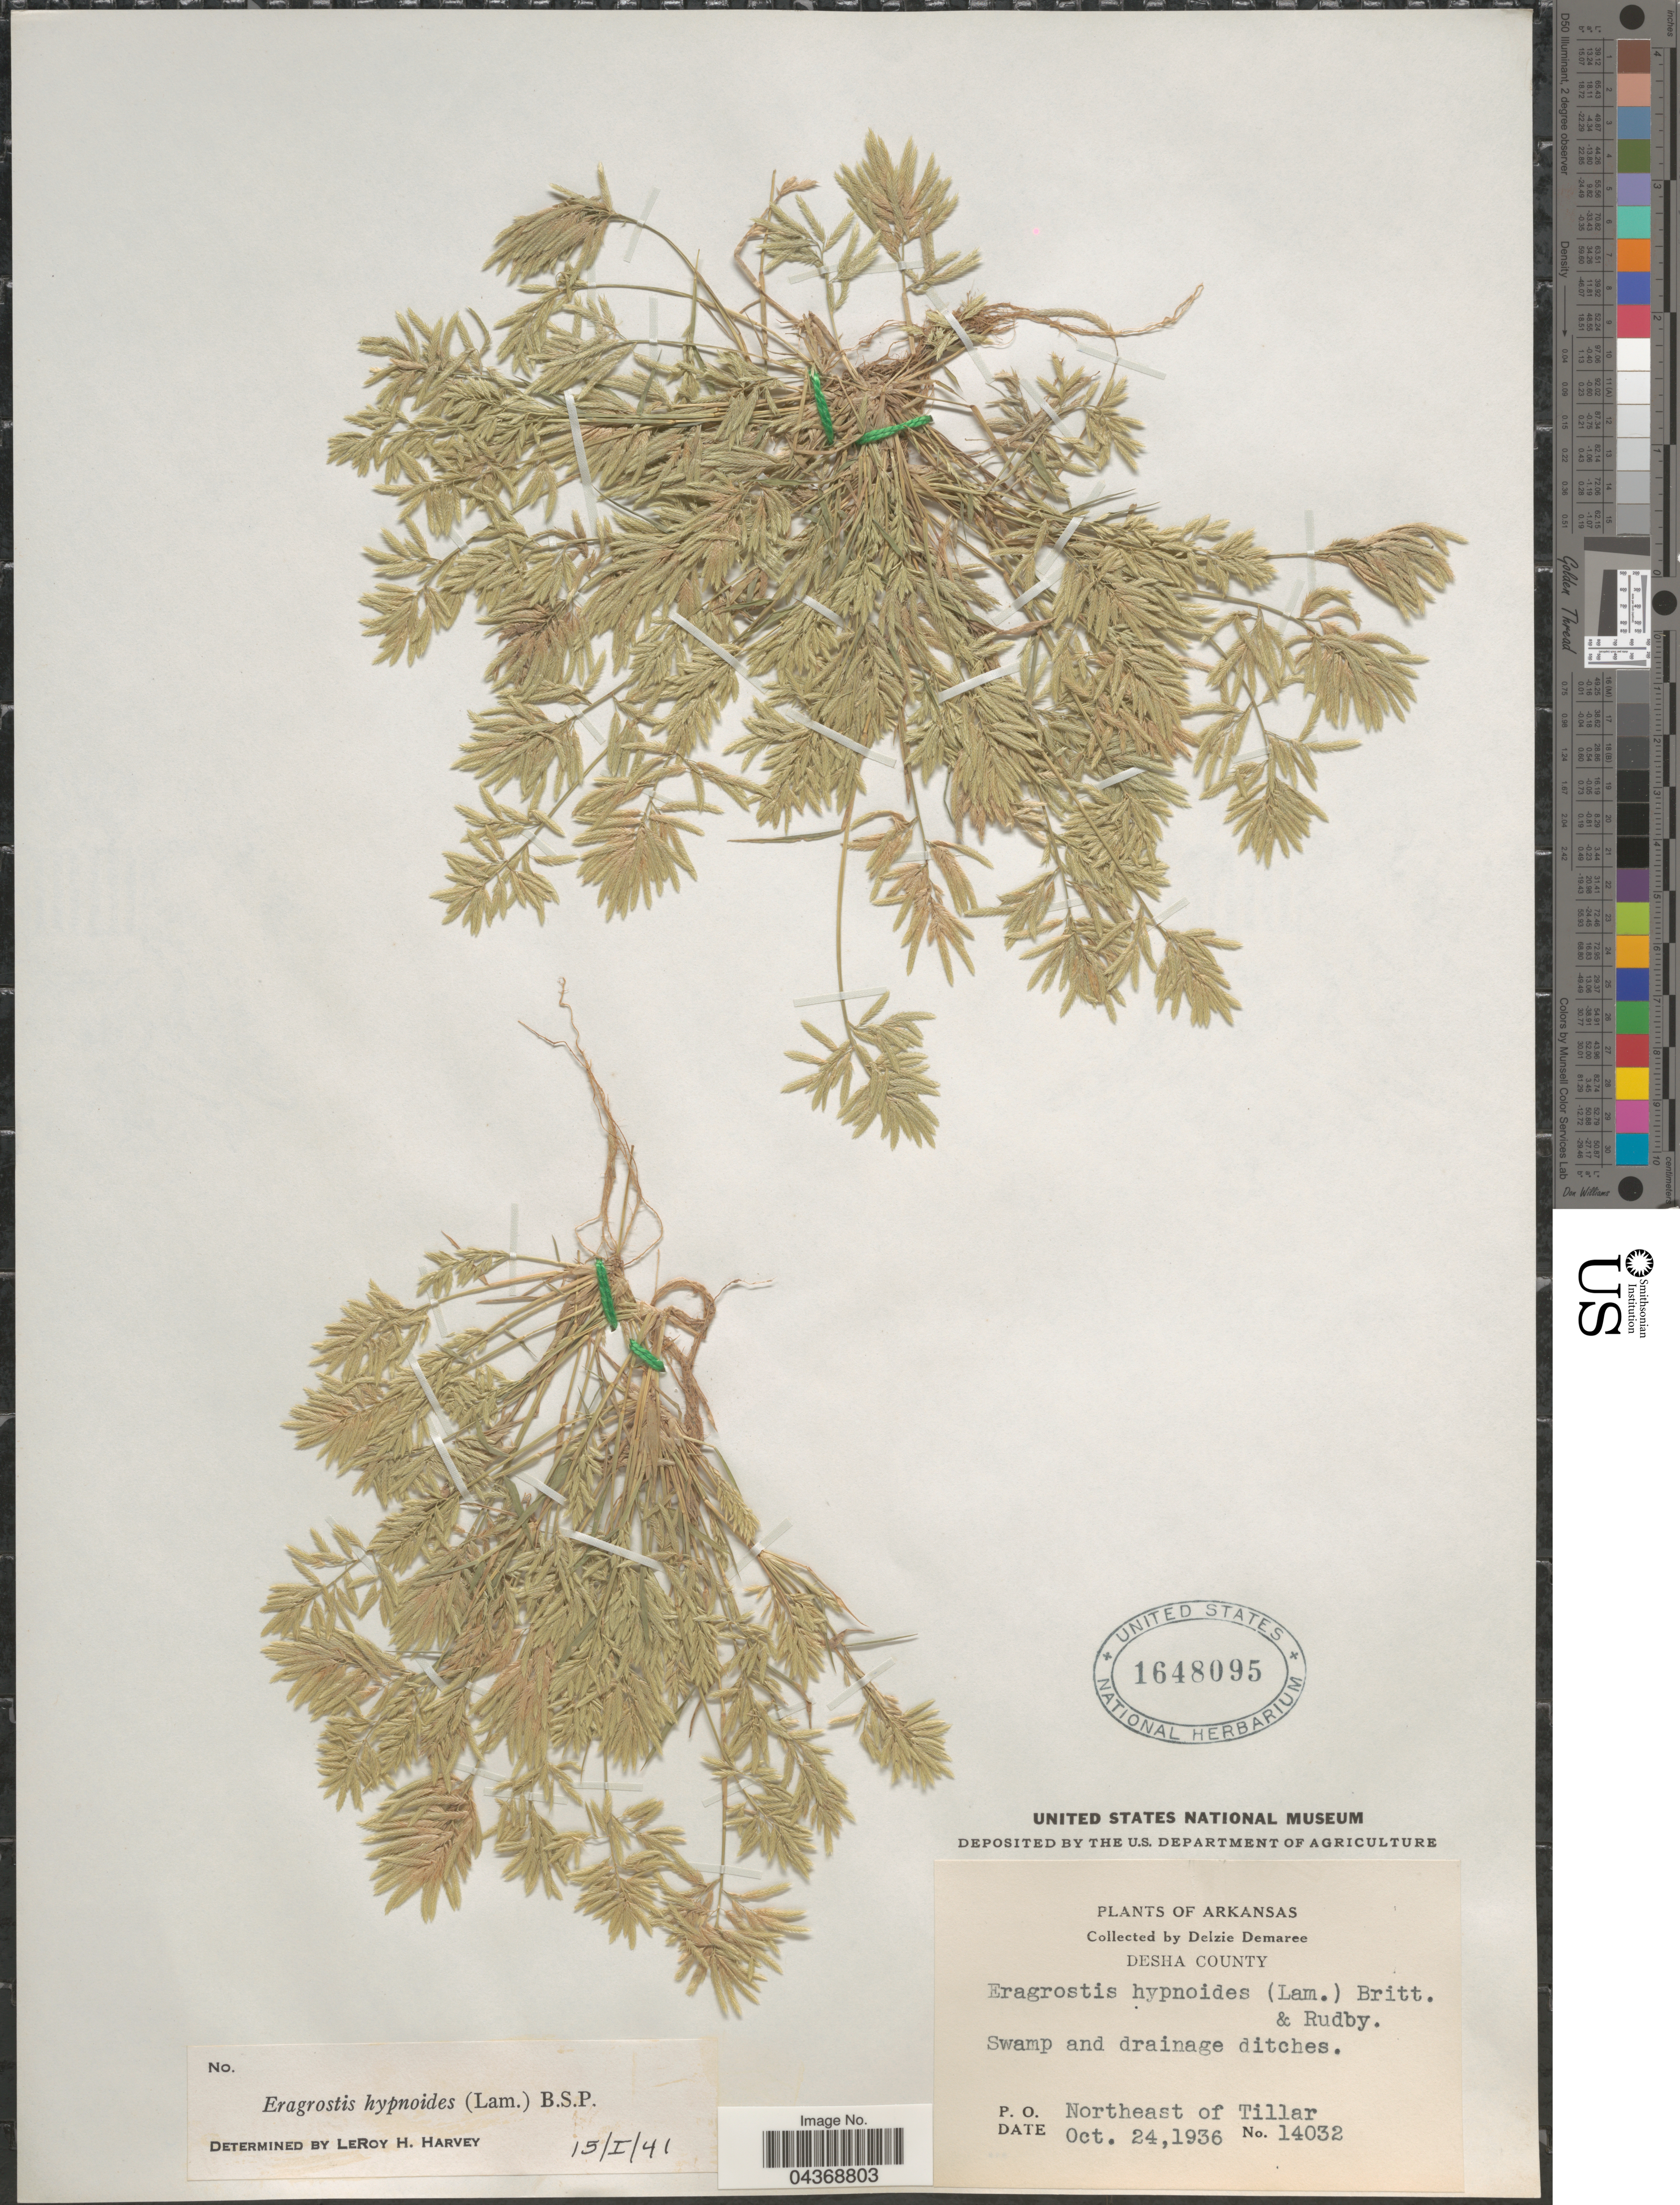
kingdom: Plantae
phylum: Tracheophyta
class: Liliopsida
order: Poales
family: Poaceae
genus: Eragrostis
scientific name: Eragrostis hypnoides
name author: (Lam.) Britton, Stearns & Poggenb.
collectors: D. Demaree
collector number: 14032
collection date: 1936-10-24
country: United States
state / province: Arkansas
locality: Desha County. Swamp and drainage ditches. P. O. Northeast of Tillar.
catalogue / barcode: US 1648095